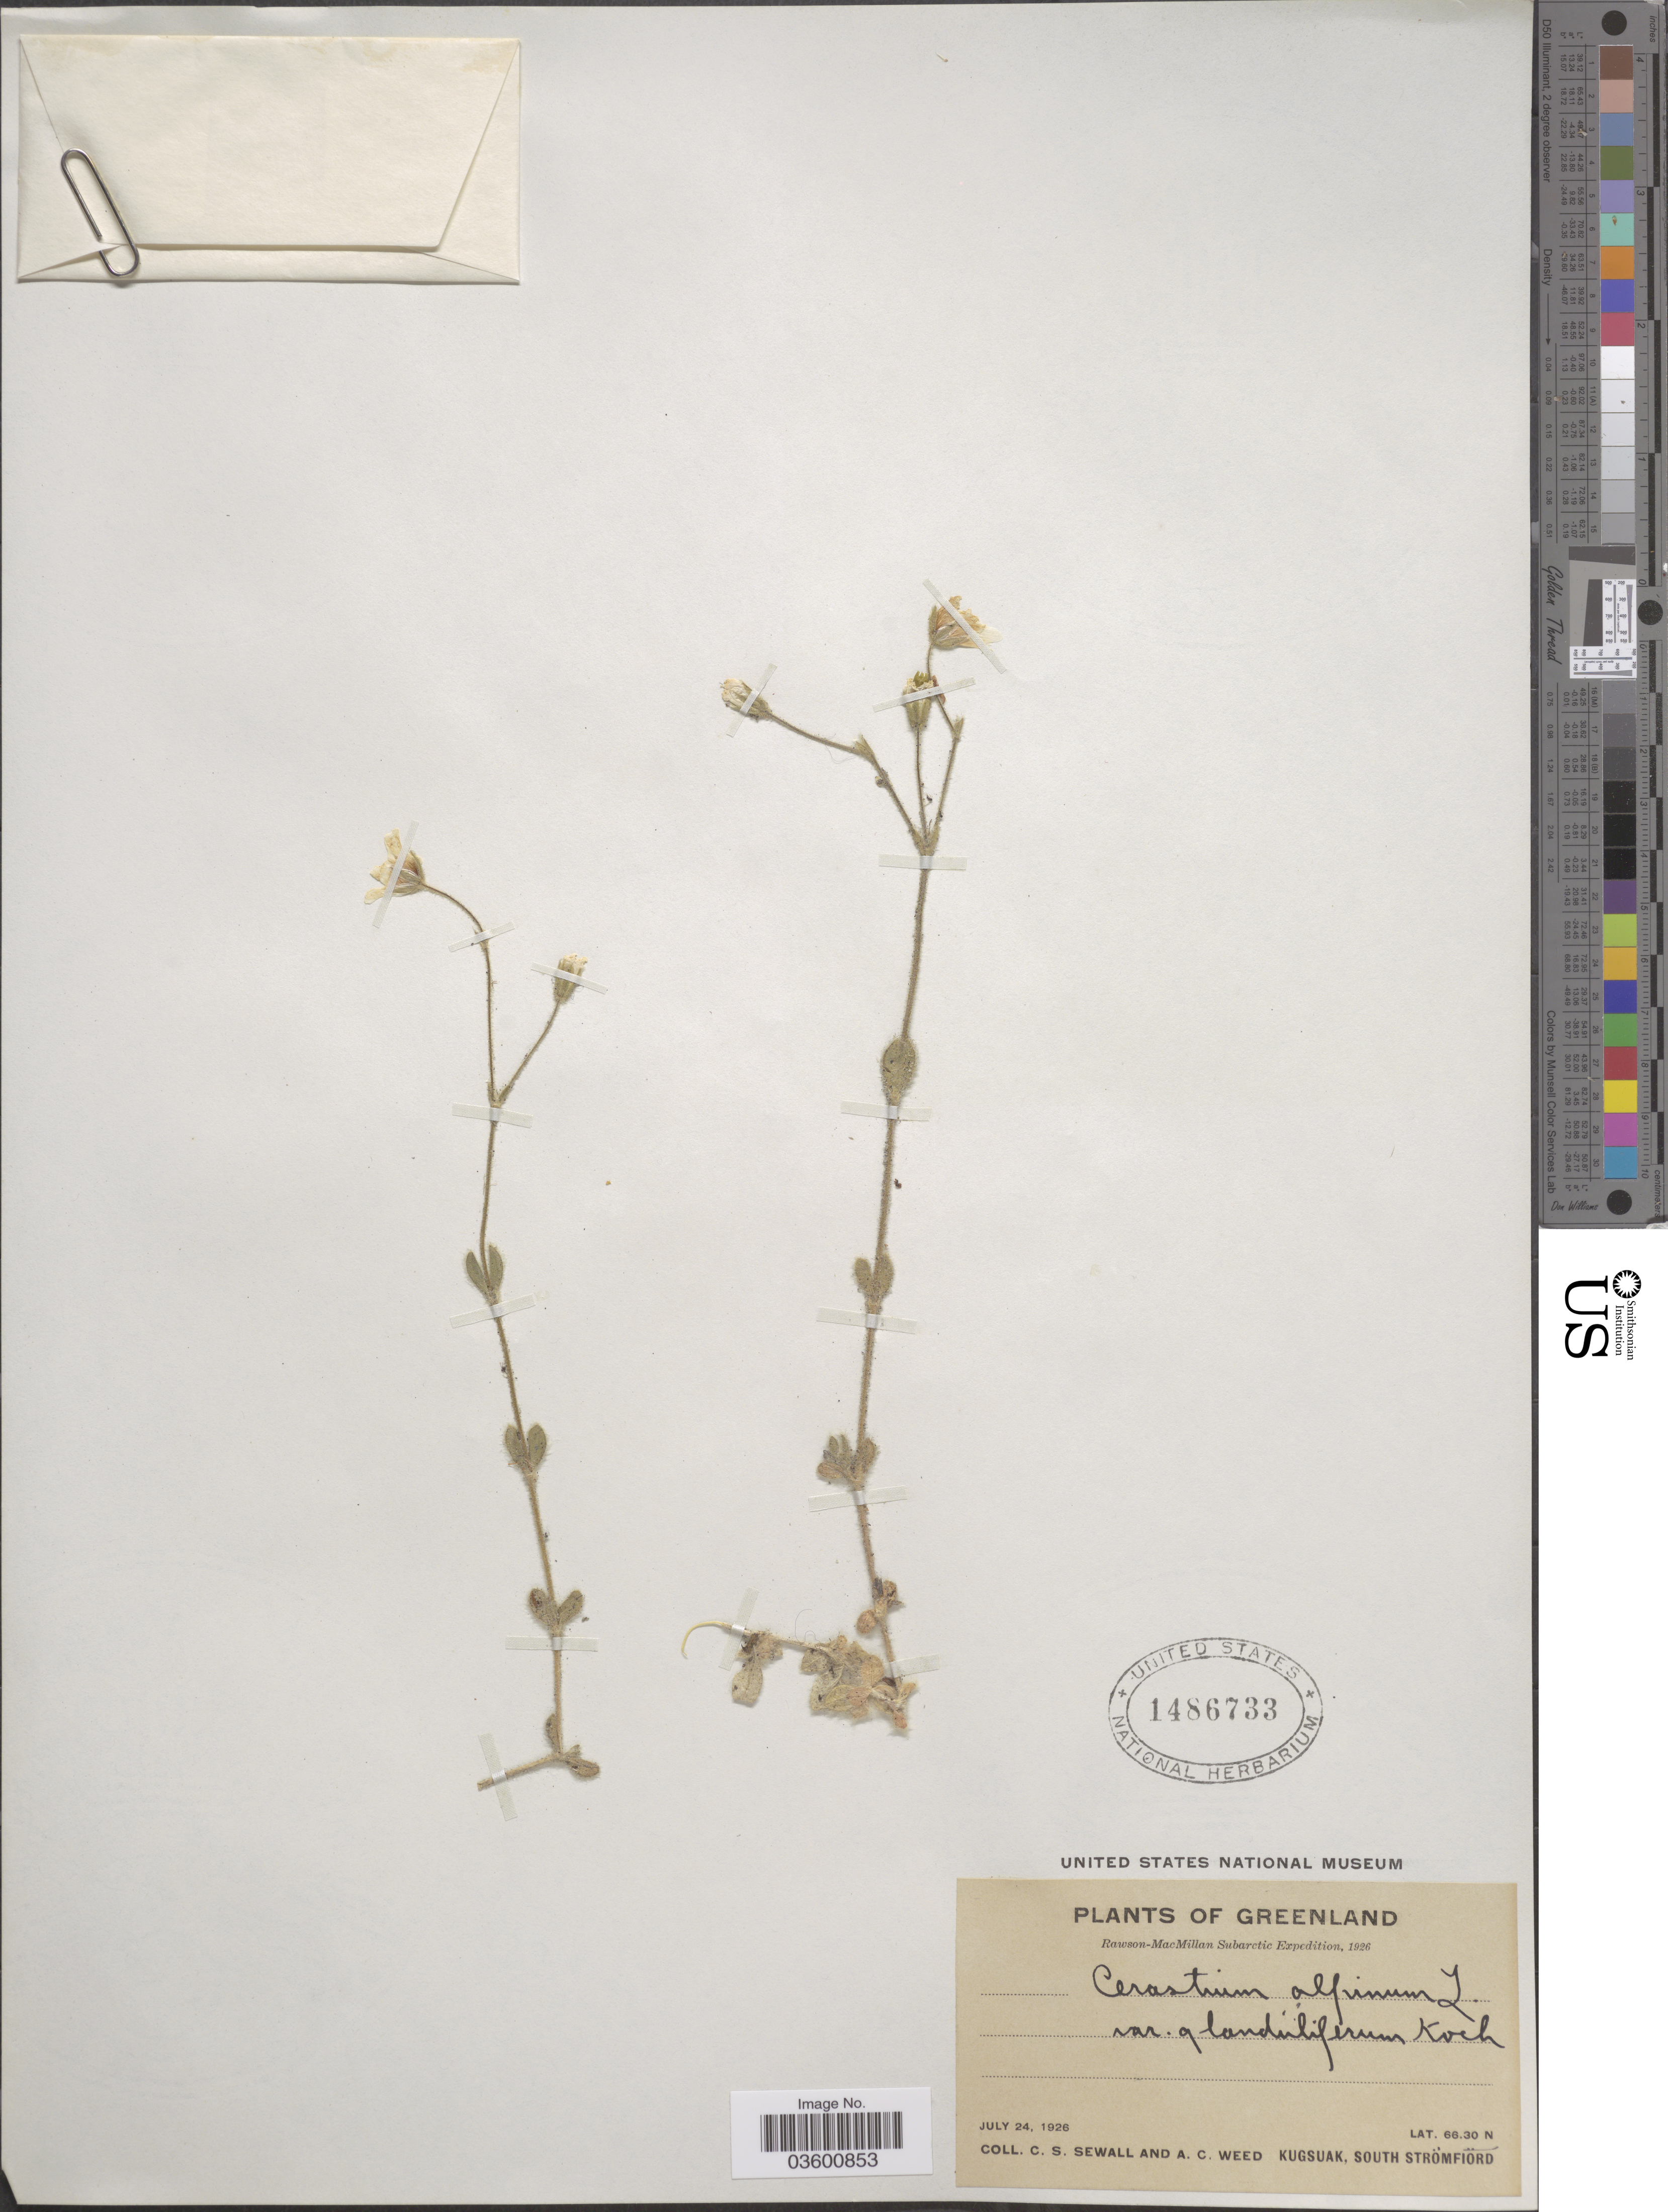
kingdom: Plantae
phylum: Tracheophyta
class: Magnoliopsida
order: Caryophyllales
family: Caryophyllaceae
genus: Cerastium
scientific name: Cerastium alpinum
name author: L.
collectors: C. Sewall & A. Weed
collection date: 1926-07-24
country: Greenland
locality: Kugsuak, south Strömfiörd.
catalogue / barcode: US 1486733